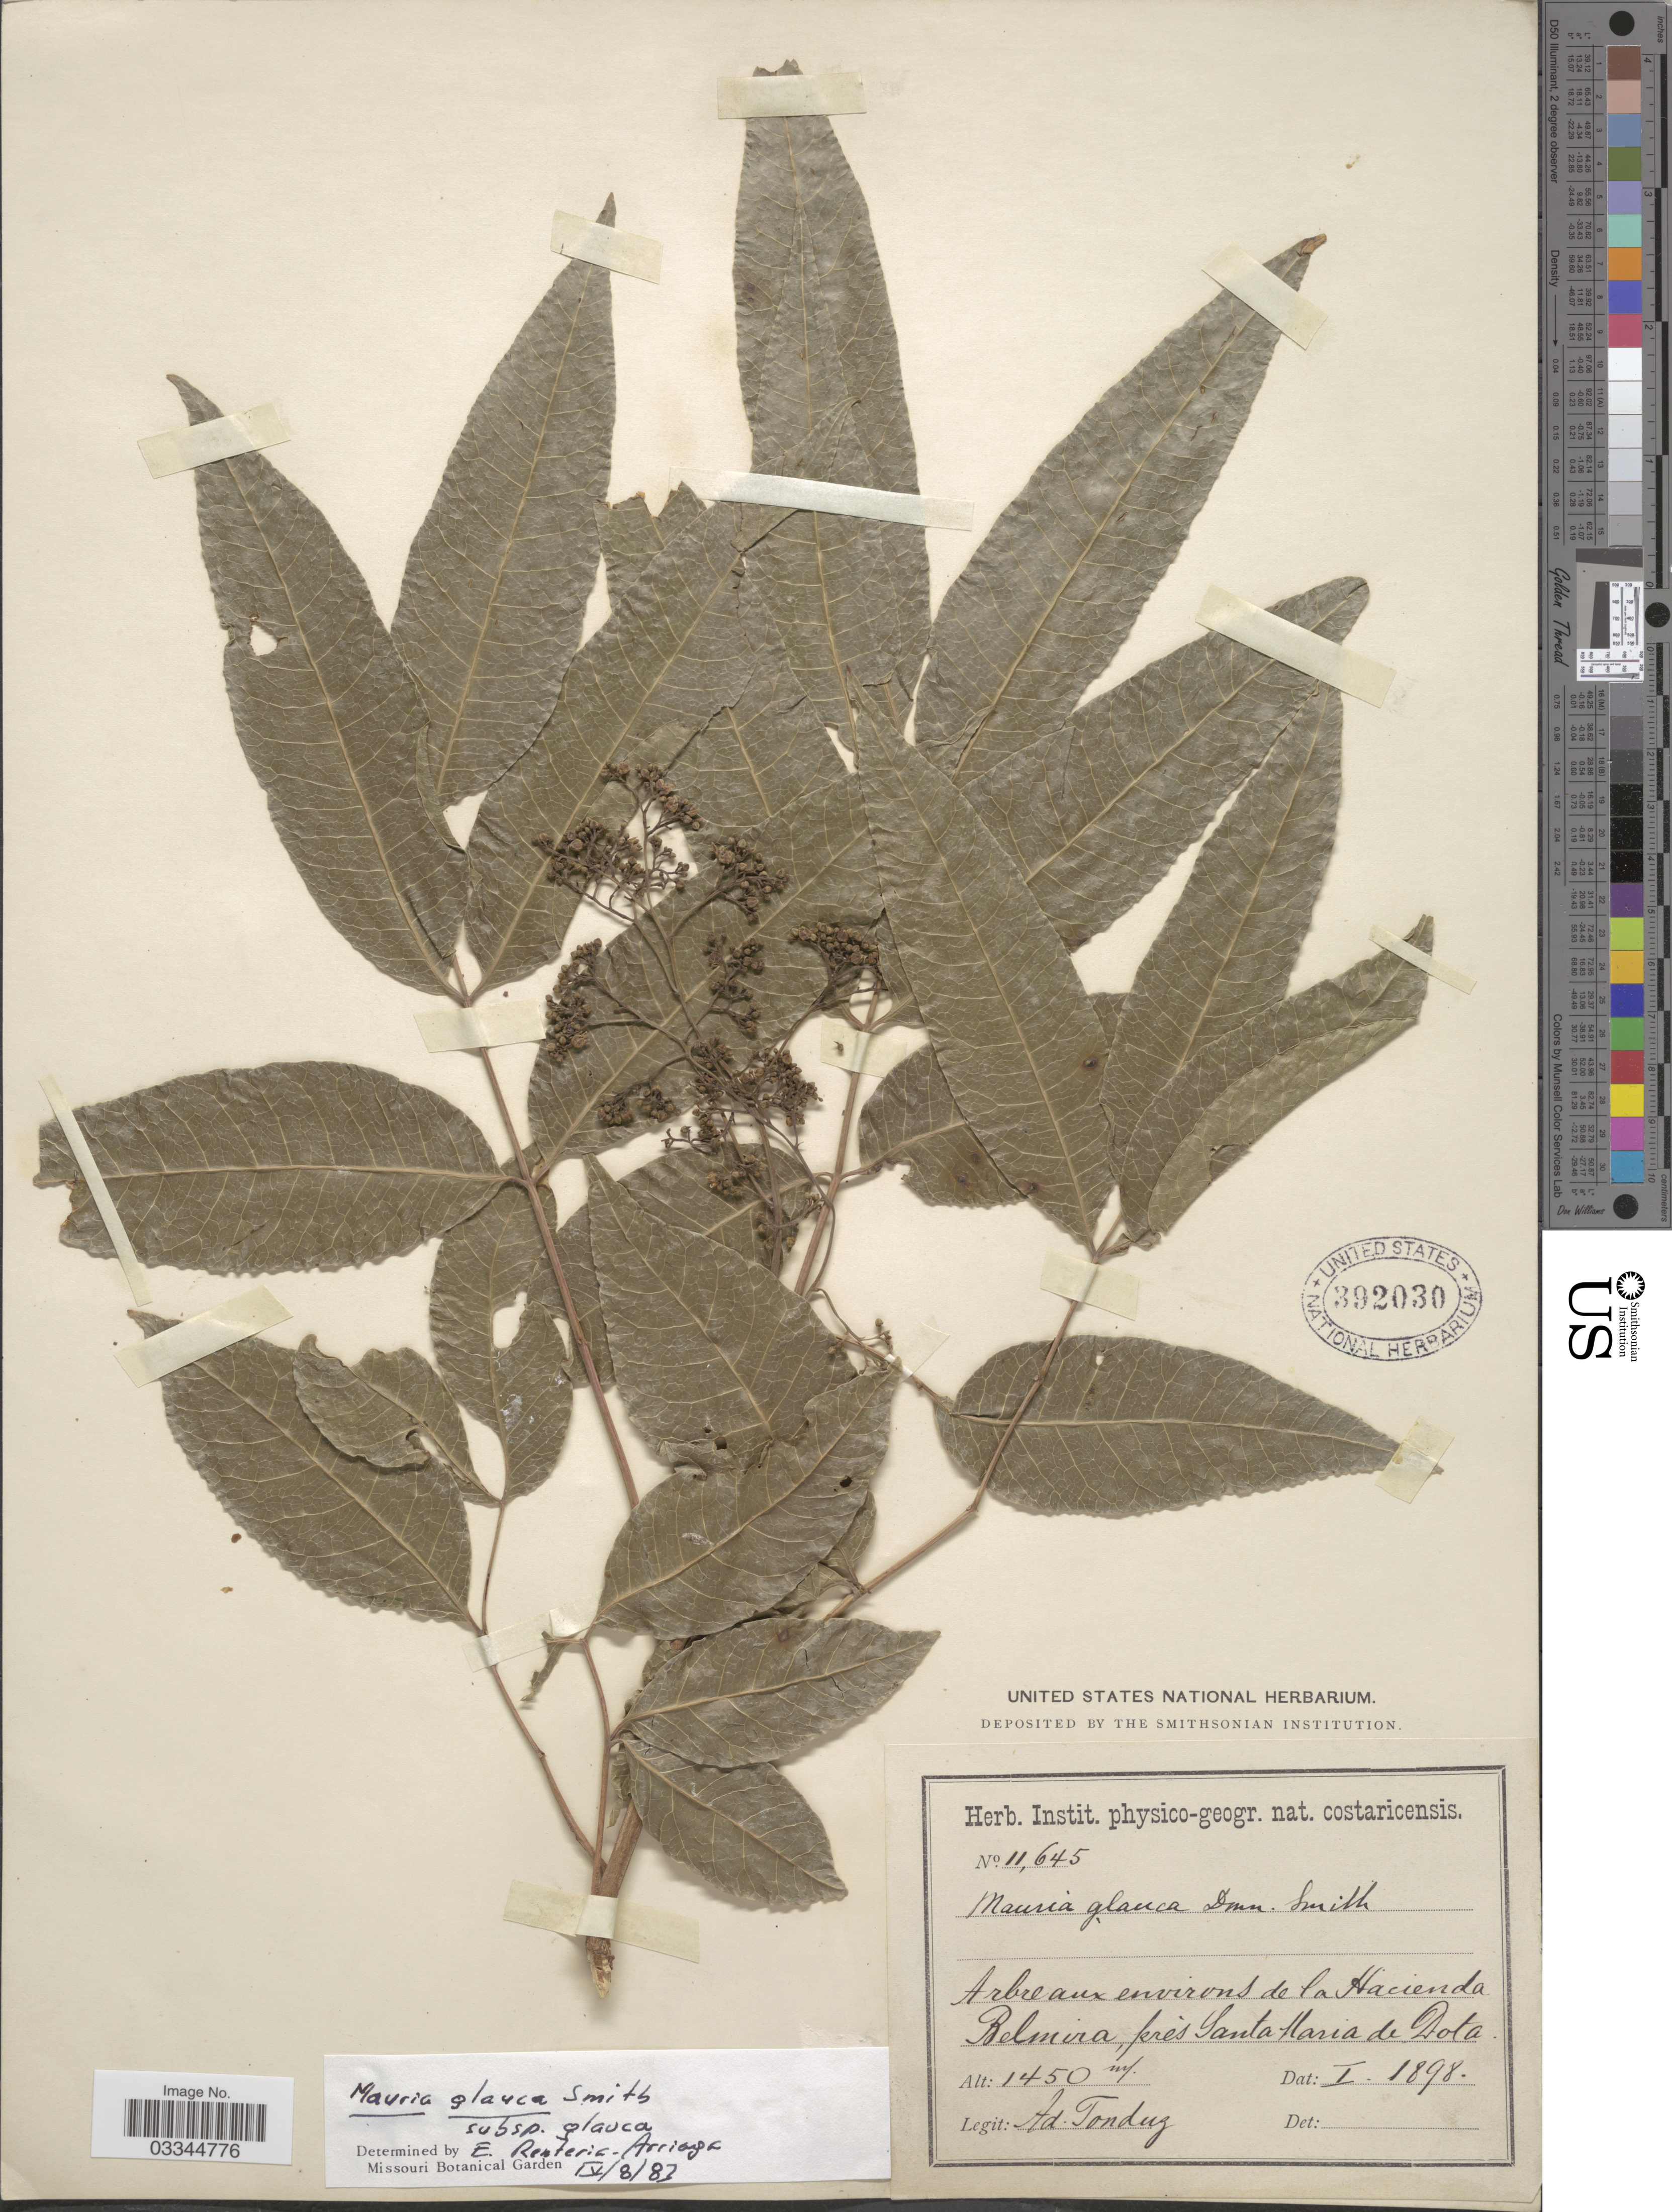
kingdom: Plantae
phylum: Tracheophyta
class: Magnoliopsida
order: Sapindales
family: Anacardiaceae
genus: Mauria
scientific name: Mauria glauca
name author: Donn. Sm.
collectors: A. Tonduz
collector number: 11645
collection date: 1898-01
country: Costa Rica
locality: Arbreaux environs de la Hacienda Belmira, prés Santa Maria de Dota.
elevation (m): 1450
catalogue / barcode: US 392030